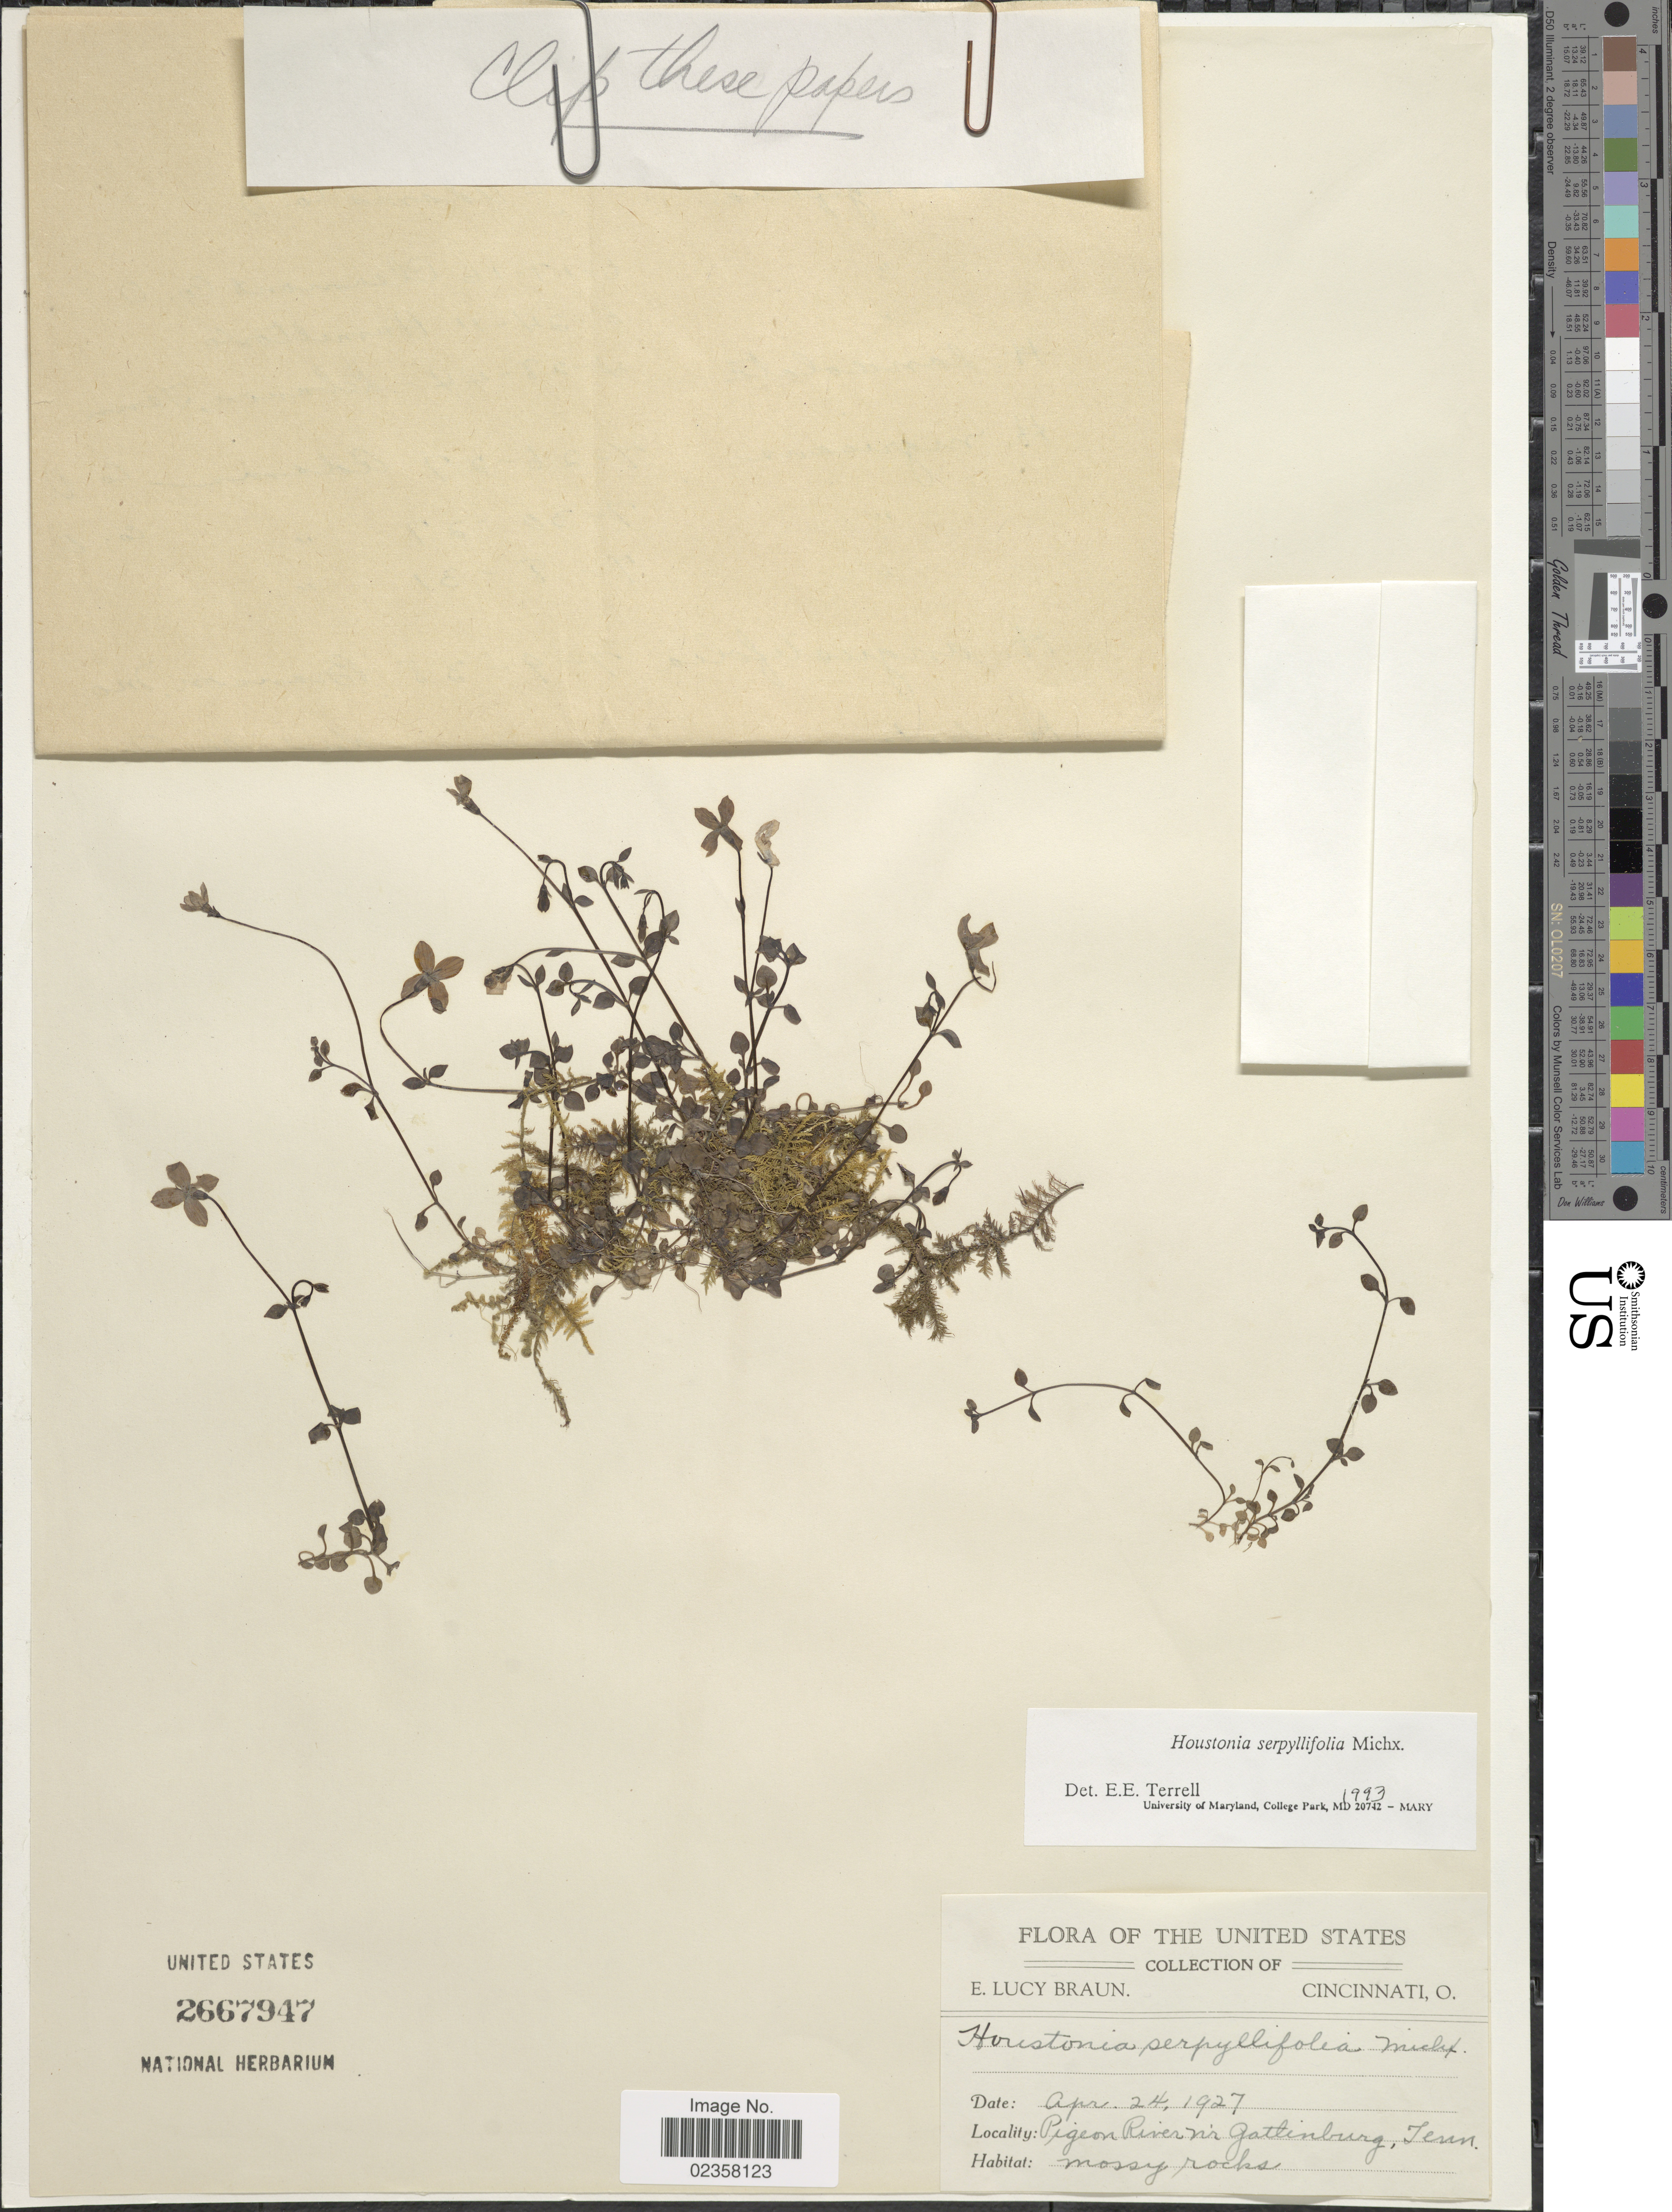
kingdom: Plantae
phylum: Tracheophyta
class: Magnoliopsida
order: Gentianales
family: Rubiaceae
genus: Houstonia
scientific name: Houstonia serpyllifolia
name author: Michx.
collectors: E. L. Braun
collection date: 1927-04-24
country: United States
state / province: Tennessee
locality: Pigeon River n'r Gattinburg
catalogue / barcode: US 2667947